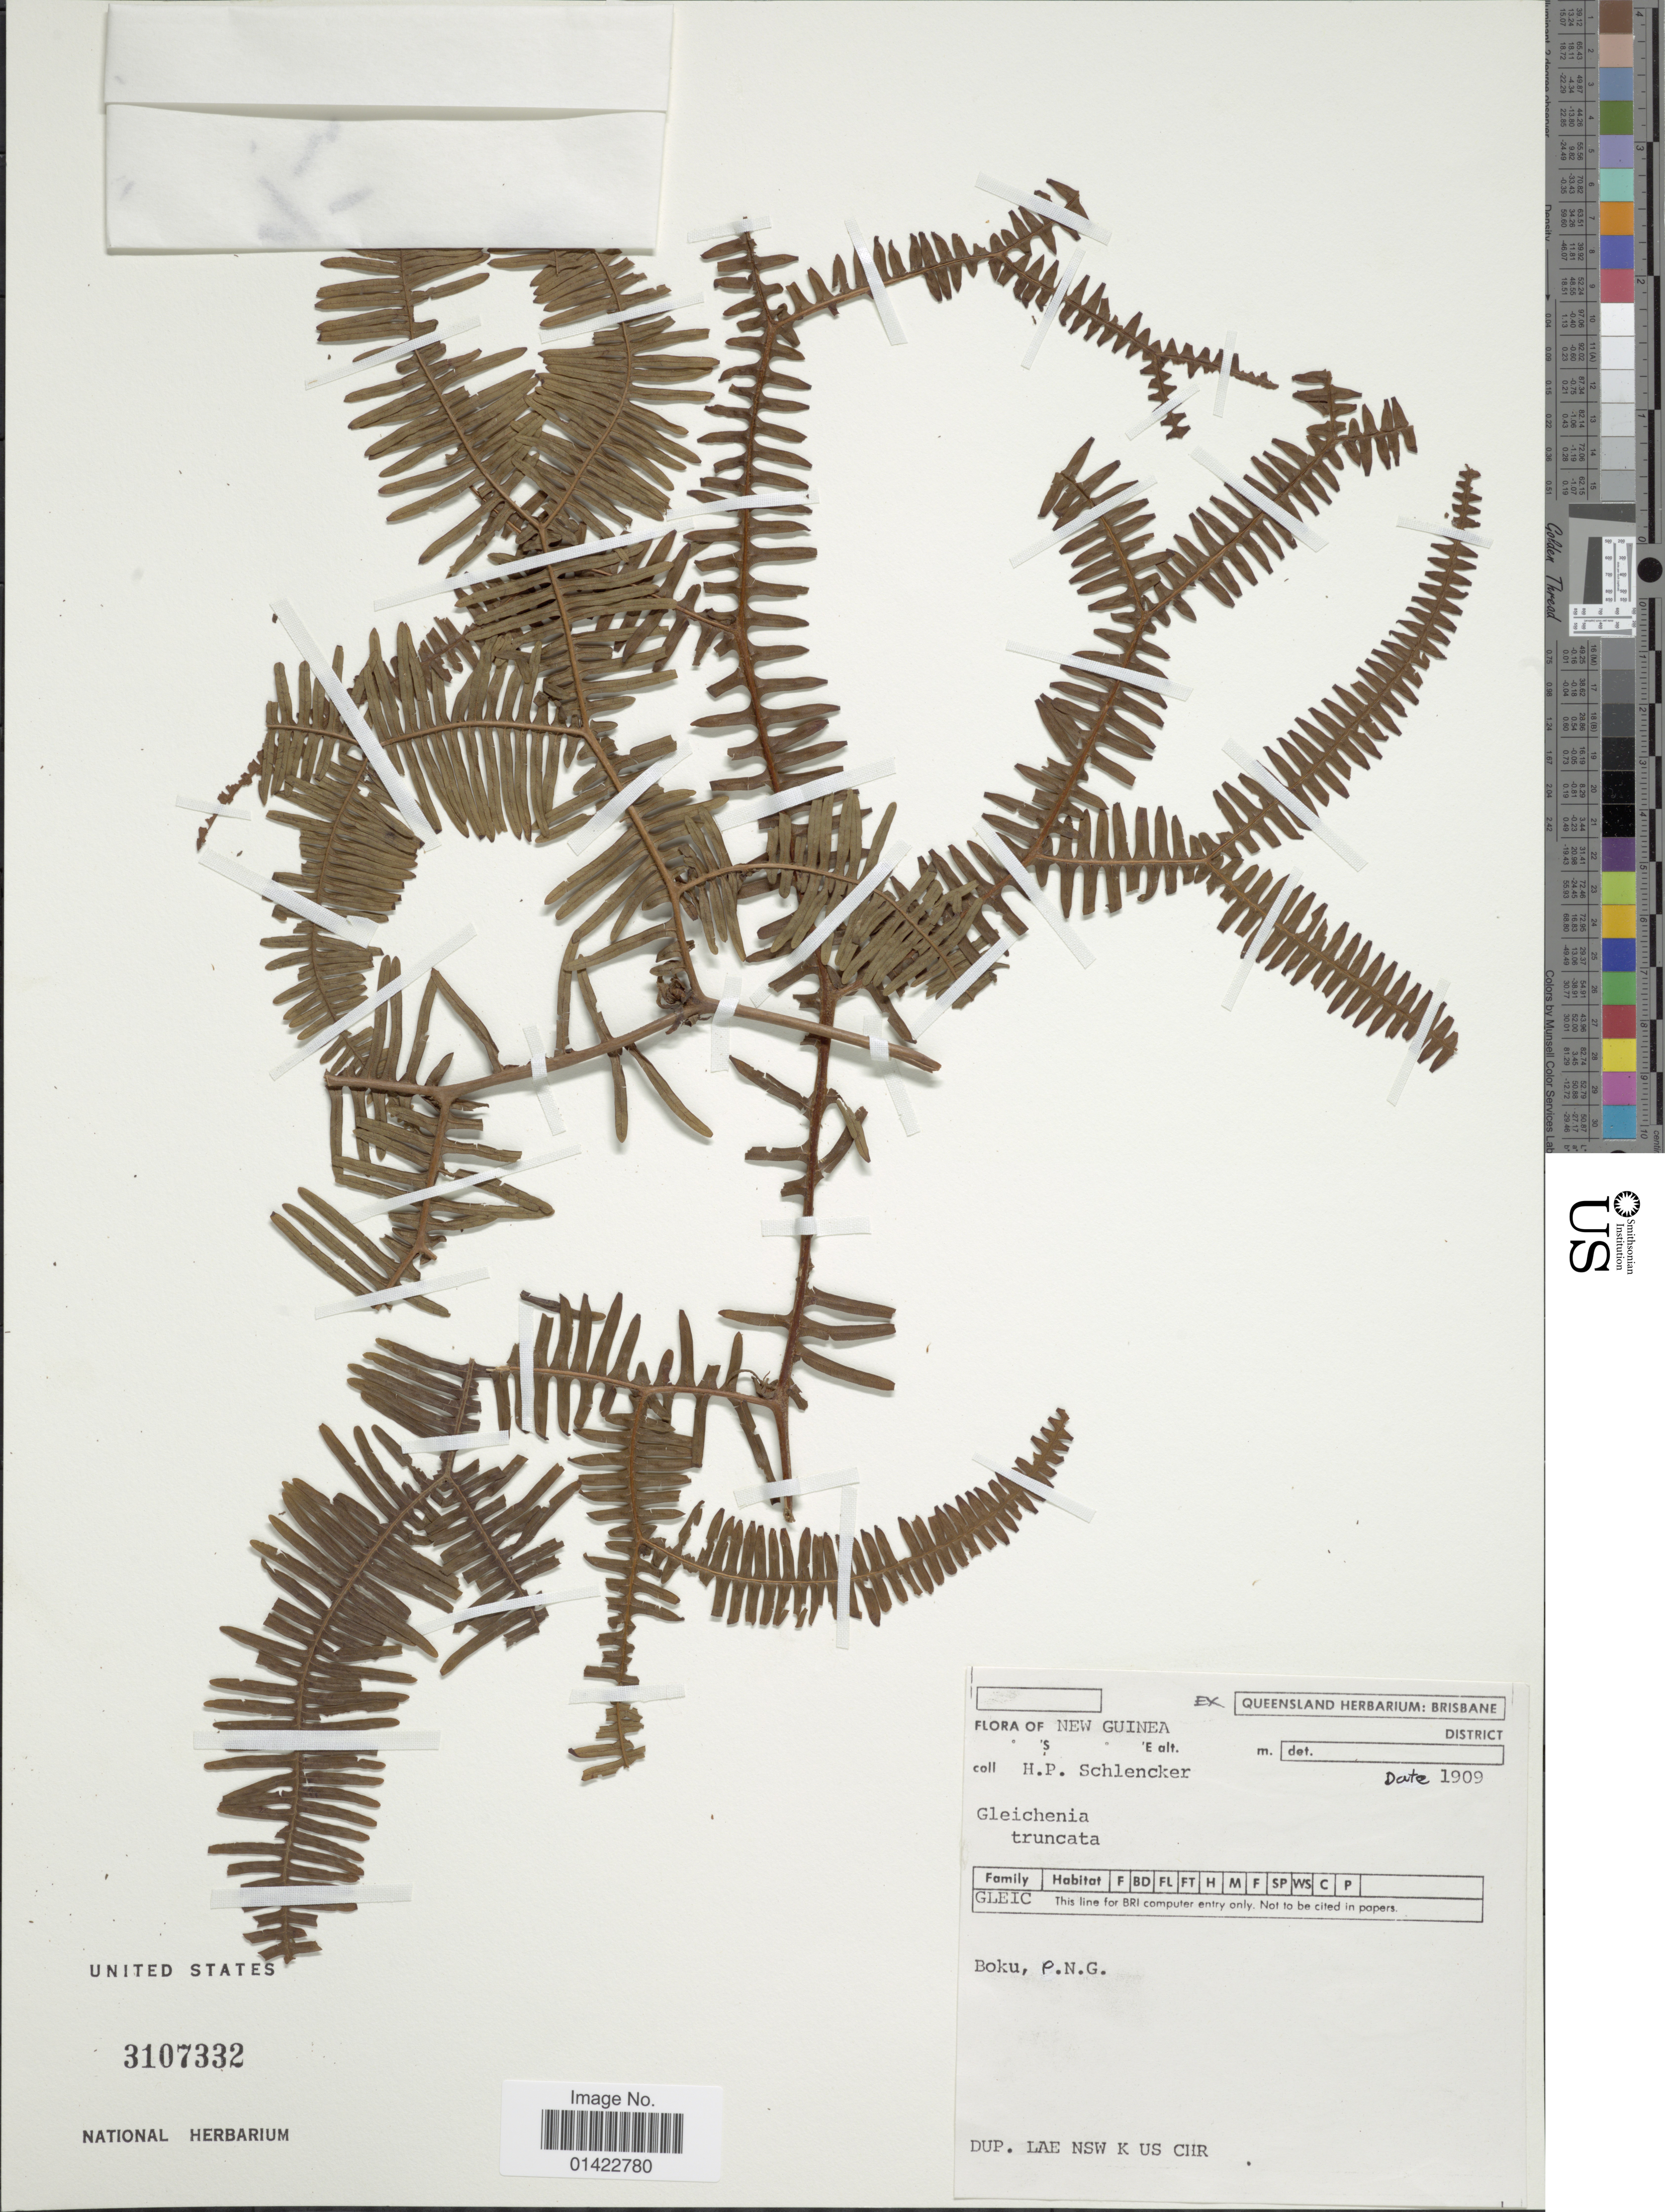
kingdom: Plantae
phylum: Tracheophyta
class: Polypodiopsida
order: Gleicheniales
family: Gleicheniaceae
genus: Sticherus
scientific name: Sticherus truncatus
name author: (Willd.) Nakai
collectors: H. Schlencker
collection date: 1909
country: Papua New Guinea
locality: New Guinea. Boku, P. N. G.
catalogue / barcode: US 3107332